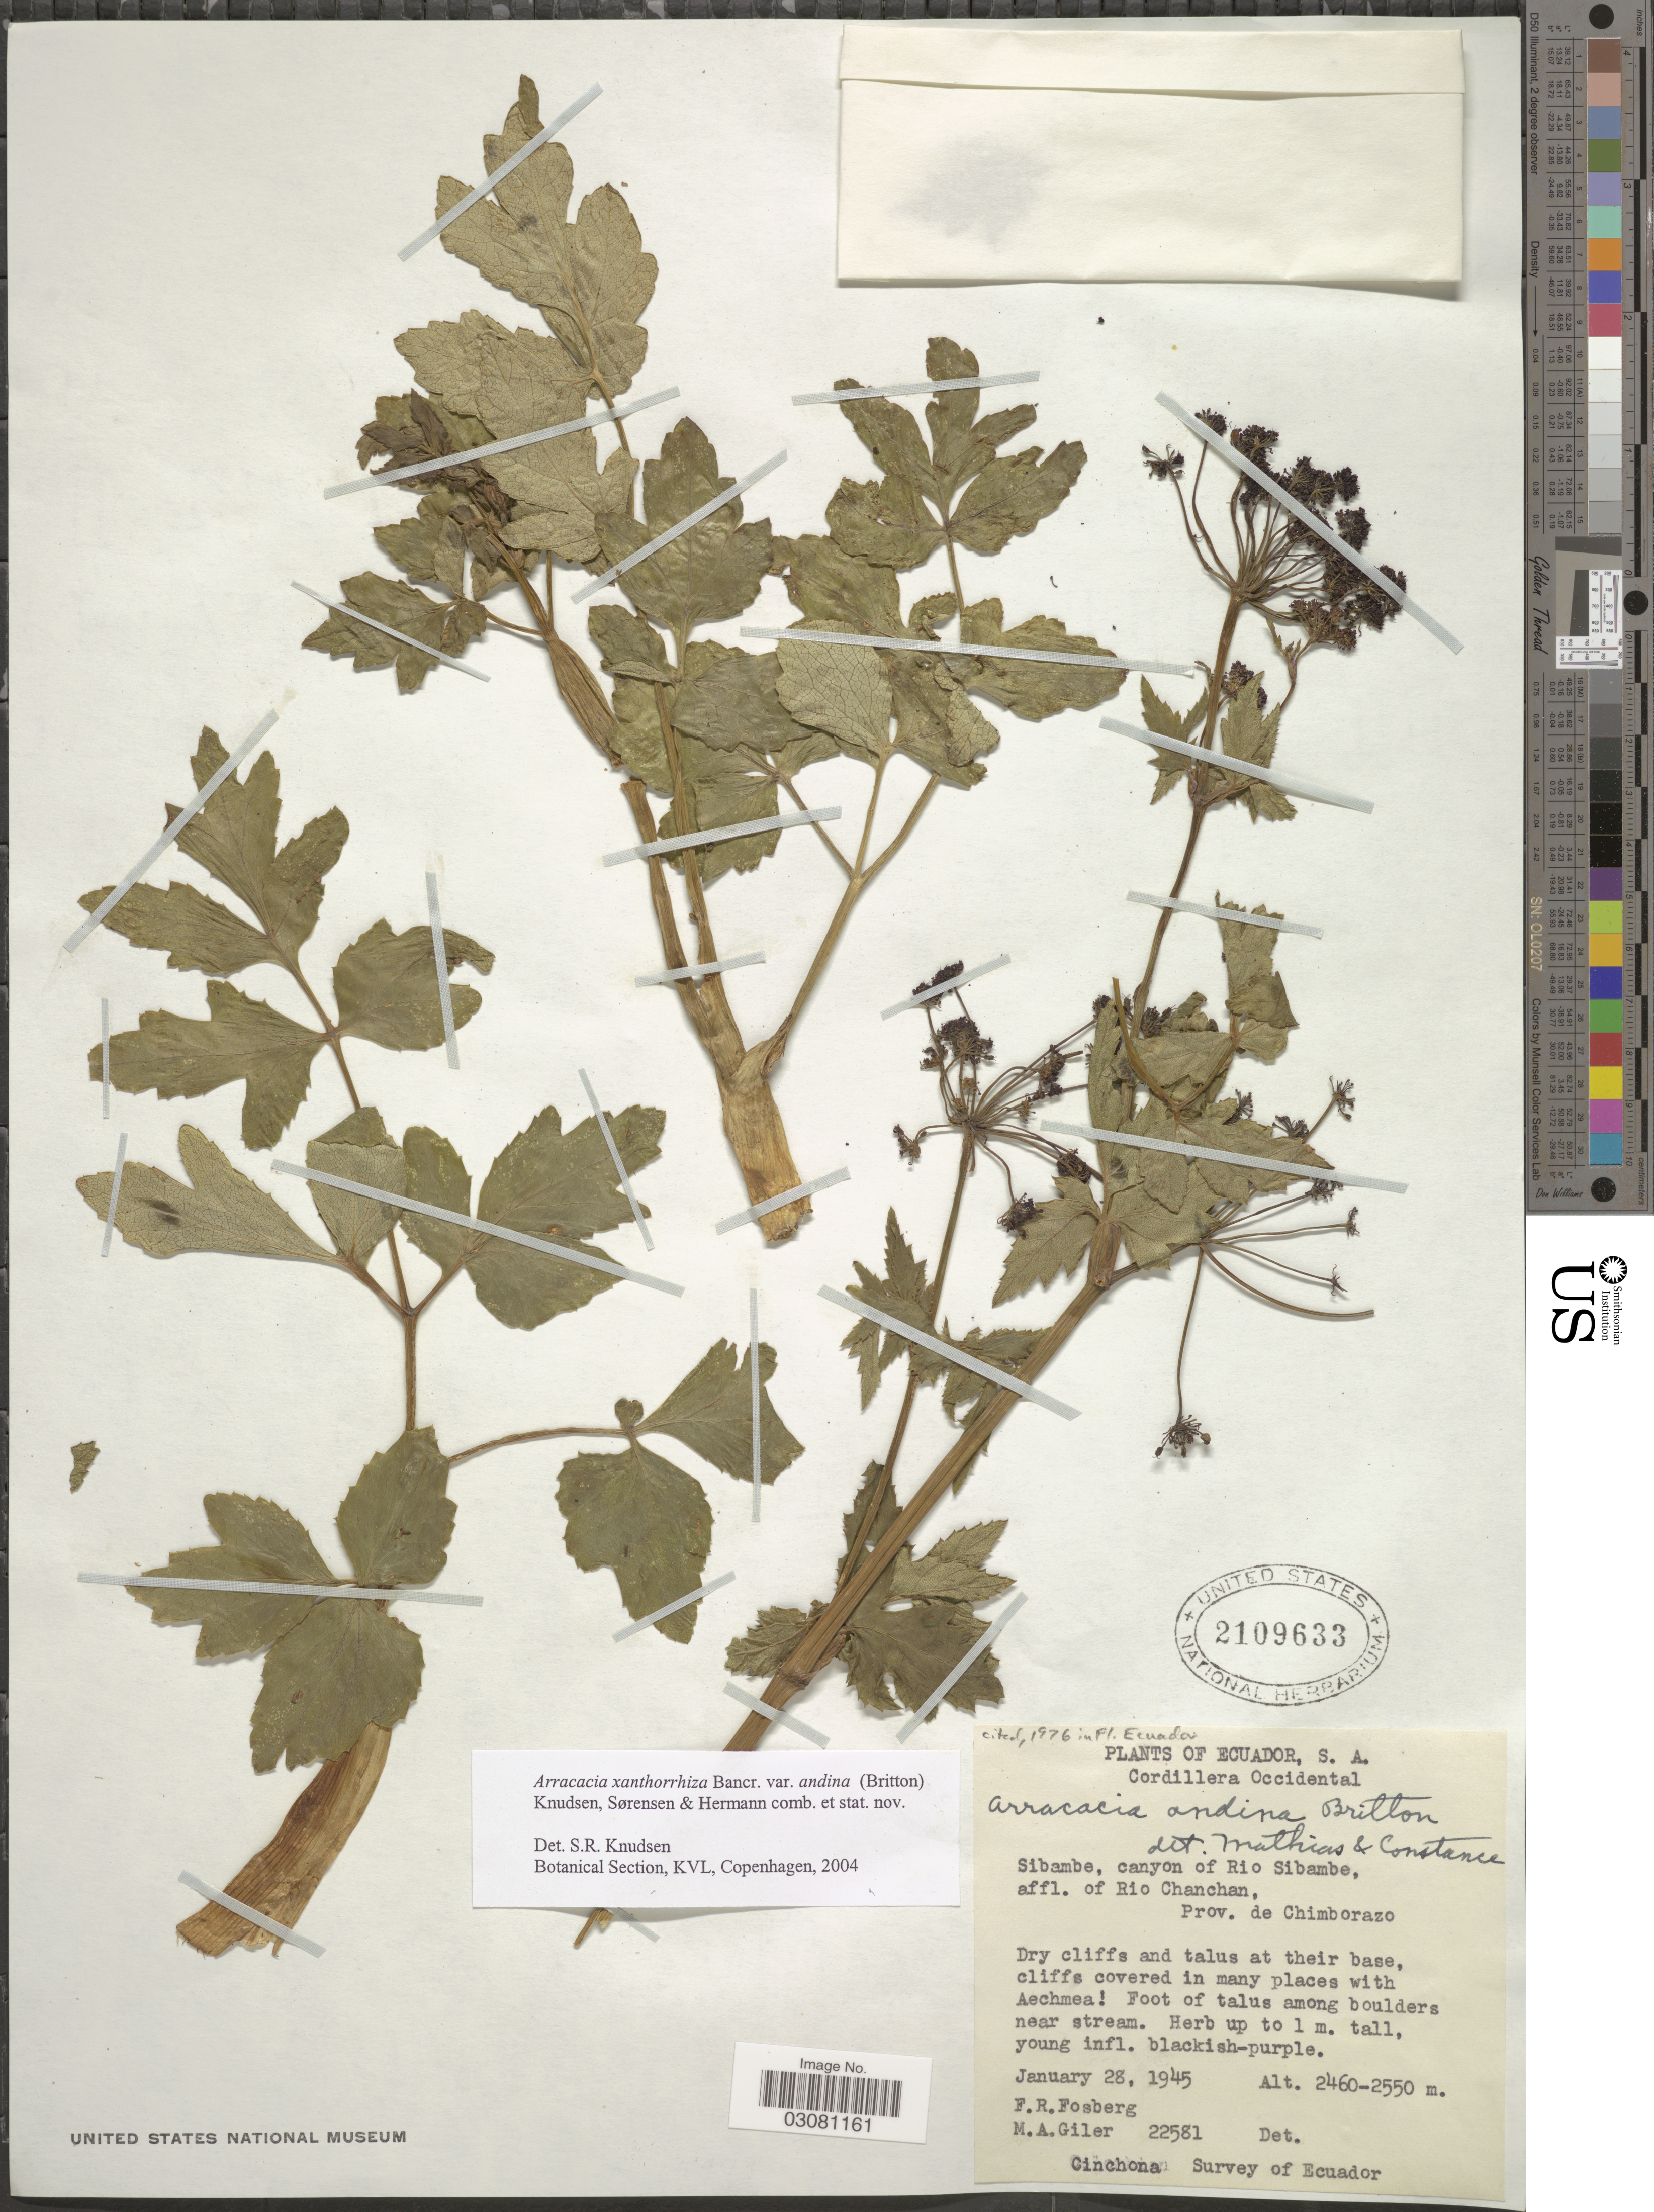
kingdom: Plantae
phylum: Tracheophyta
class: Magnoliopsida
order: Apiales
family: Apiaceae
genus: Arracacia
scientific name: Arracacia xanthorrhiza var. andina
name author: (Britton) S. Knudsen et al.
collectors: F. R. Fosberg & M. Giler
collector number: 22581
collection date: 1945-01-28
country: Ecuador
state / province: Chimborazo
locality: Cordillera Occidental. Sibambe, canyon of Rio Sibambe, affl. of Rio Chanchan.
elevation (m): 2460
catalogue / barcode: US 2109633